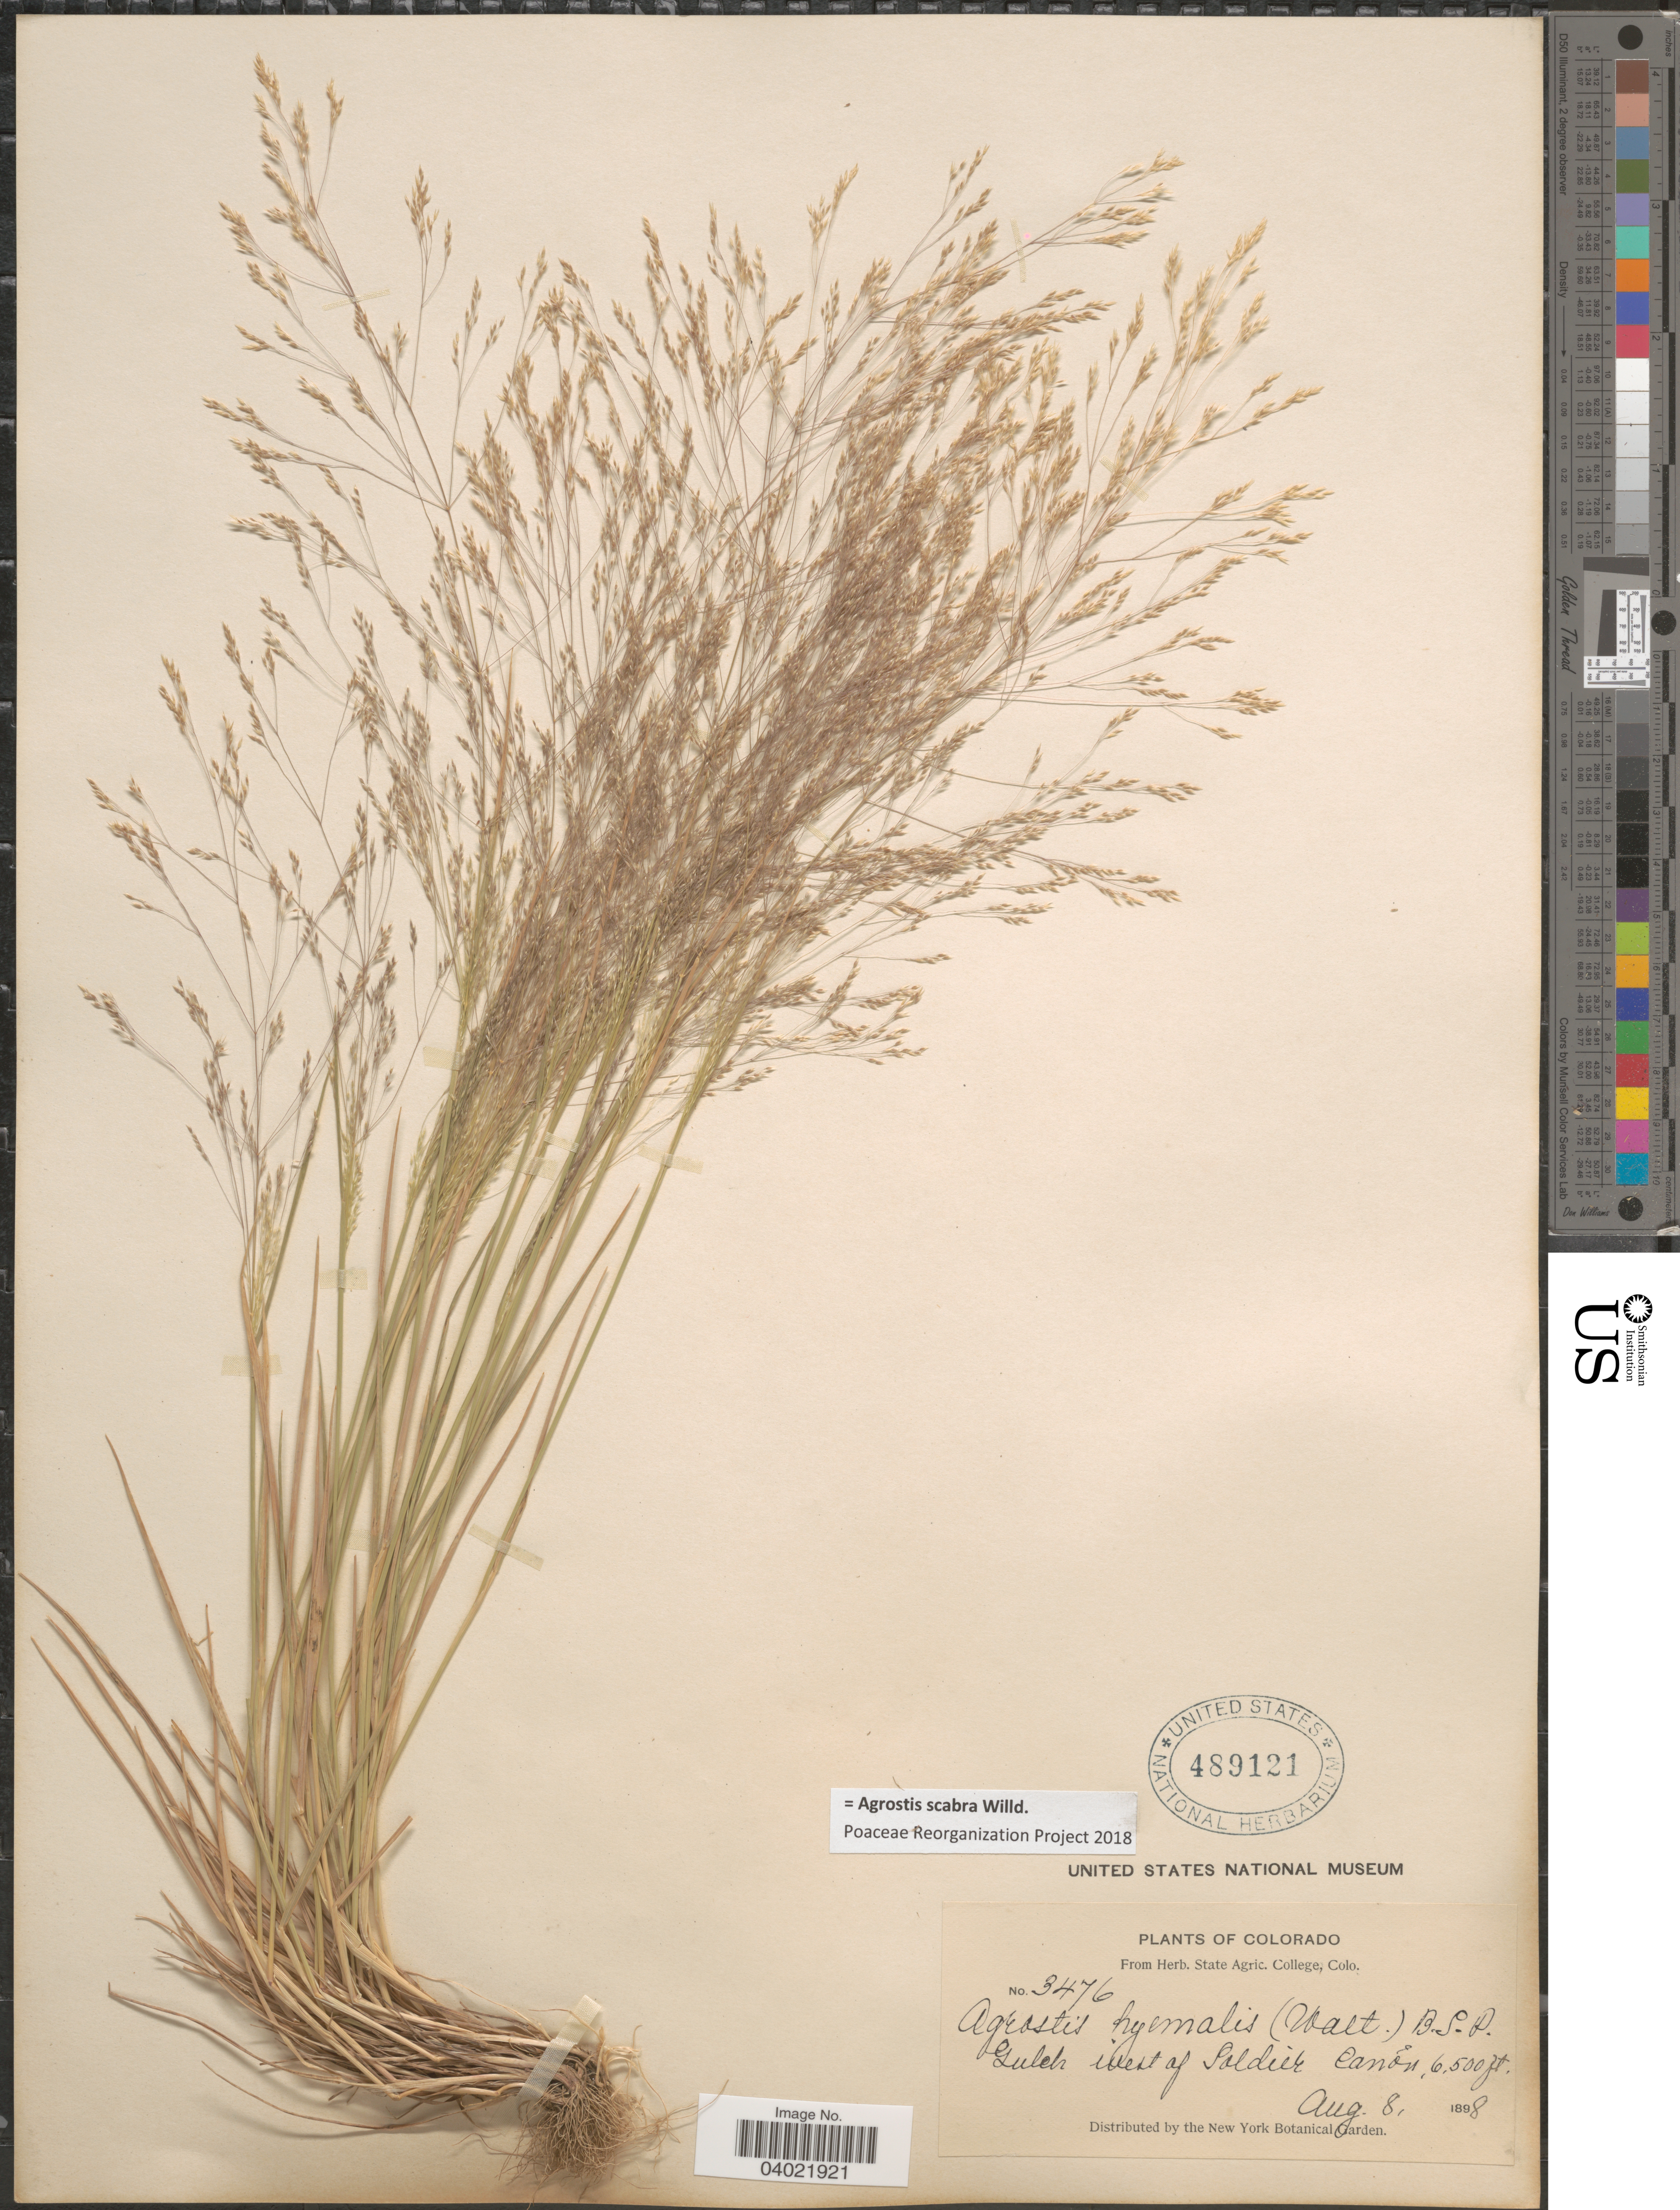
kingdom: Plantae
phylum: Tracheophyta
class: Liliopsida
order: Poales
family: Poaceae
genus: Agrostis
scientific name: Agrostis scabra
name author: Willd.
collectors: ex herb. State Agric. College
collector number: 3476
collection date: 1898-08-08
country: United States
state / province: Colorado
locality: Gulch west of Soldier Canon.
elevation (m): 1981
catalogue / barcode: US 489121